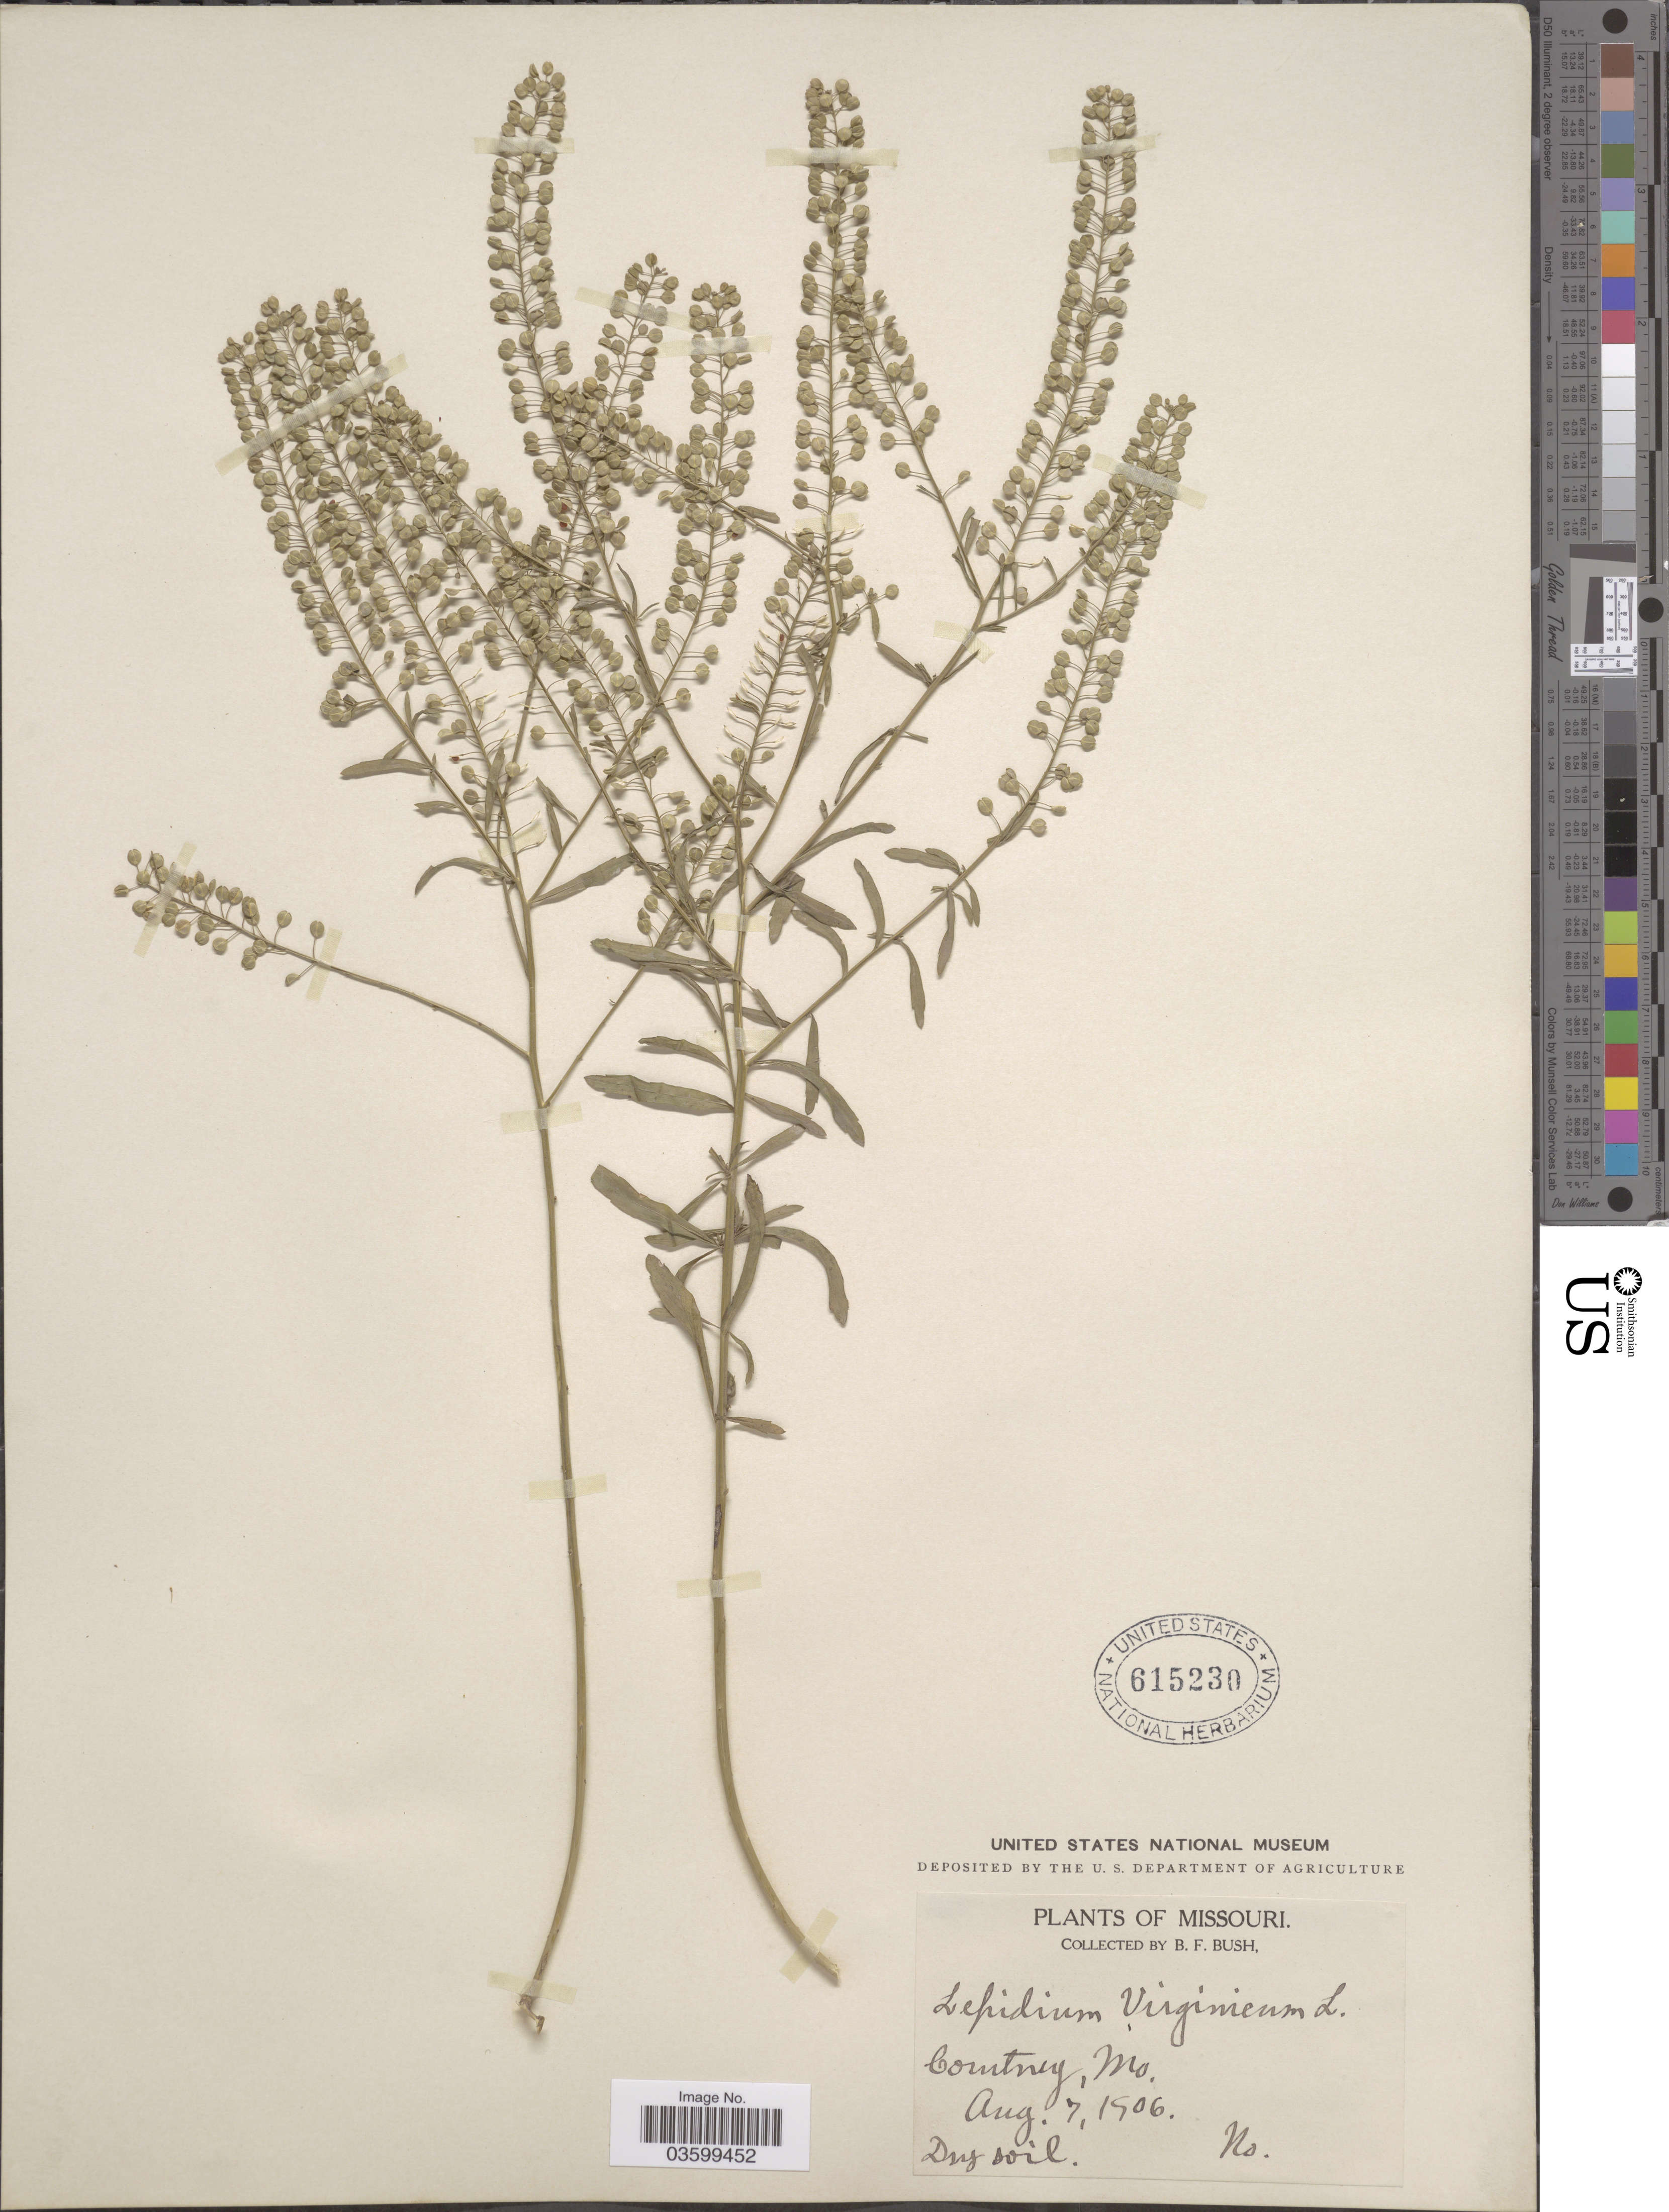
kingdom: Plantae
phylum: Tracheophyta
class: Magnoliopsida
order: Brassicales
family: Brassicaceae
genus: Lepidium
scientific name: Lepidium virginicum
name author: L.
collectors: B. F. Bush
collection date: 1906-08-07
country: United States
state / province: Missouri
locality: Courtney.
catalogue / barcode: US 615230